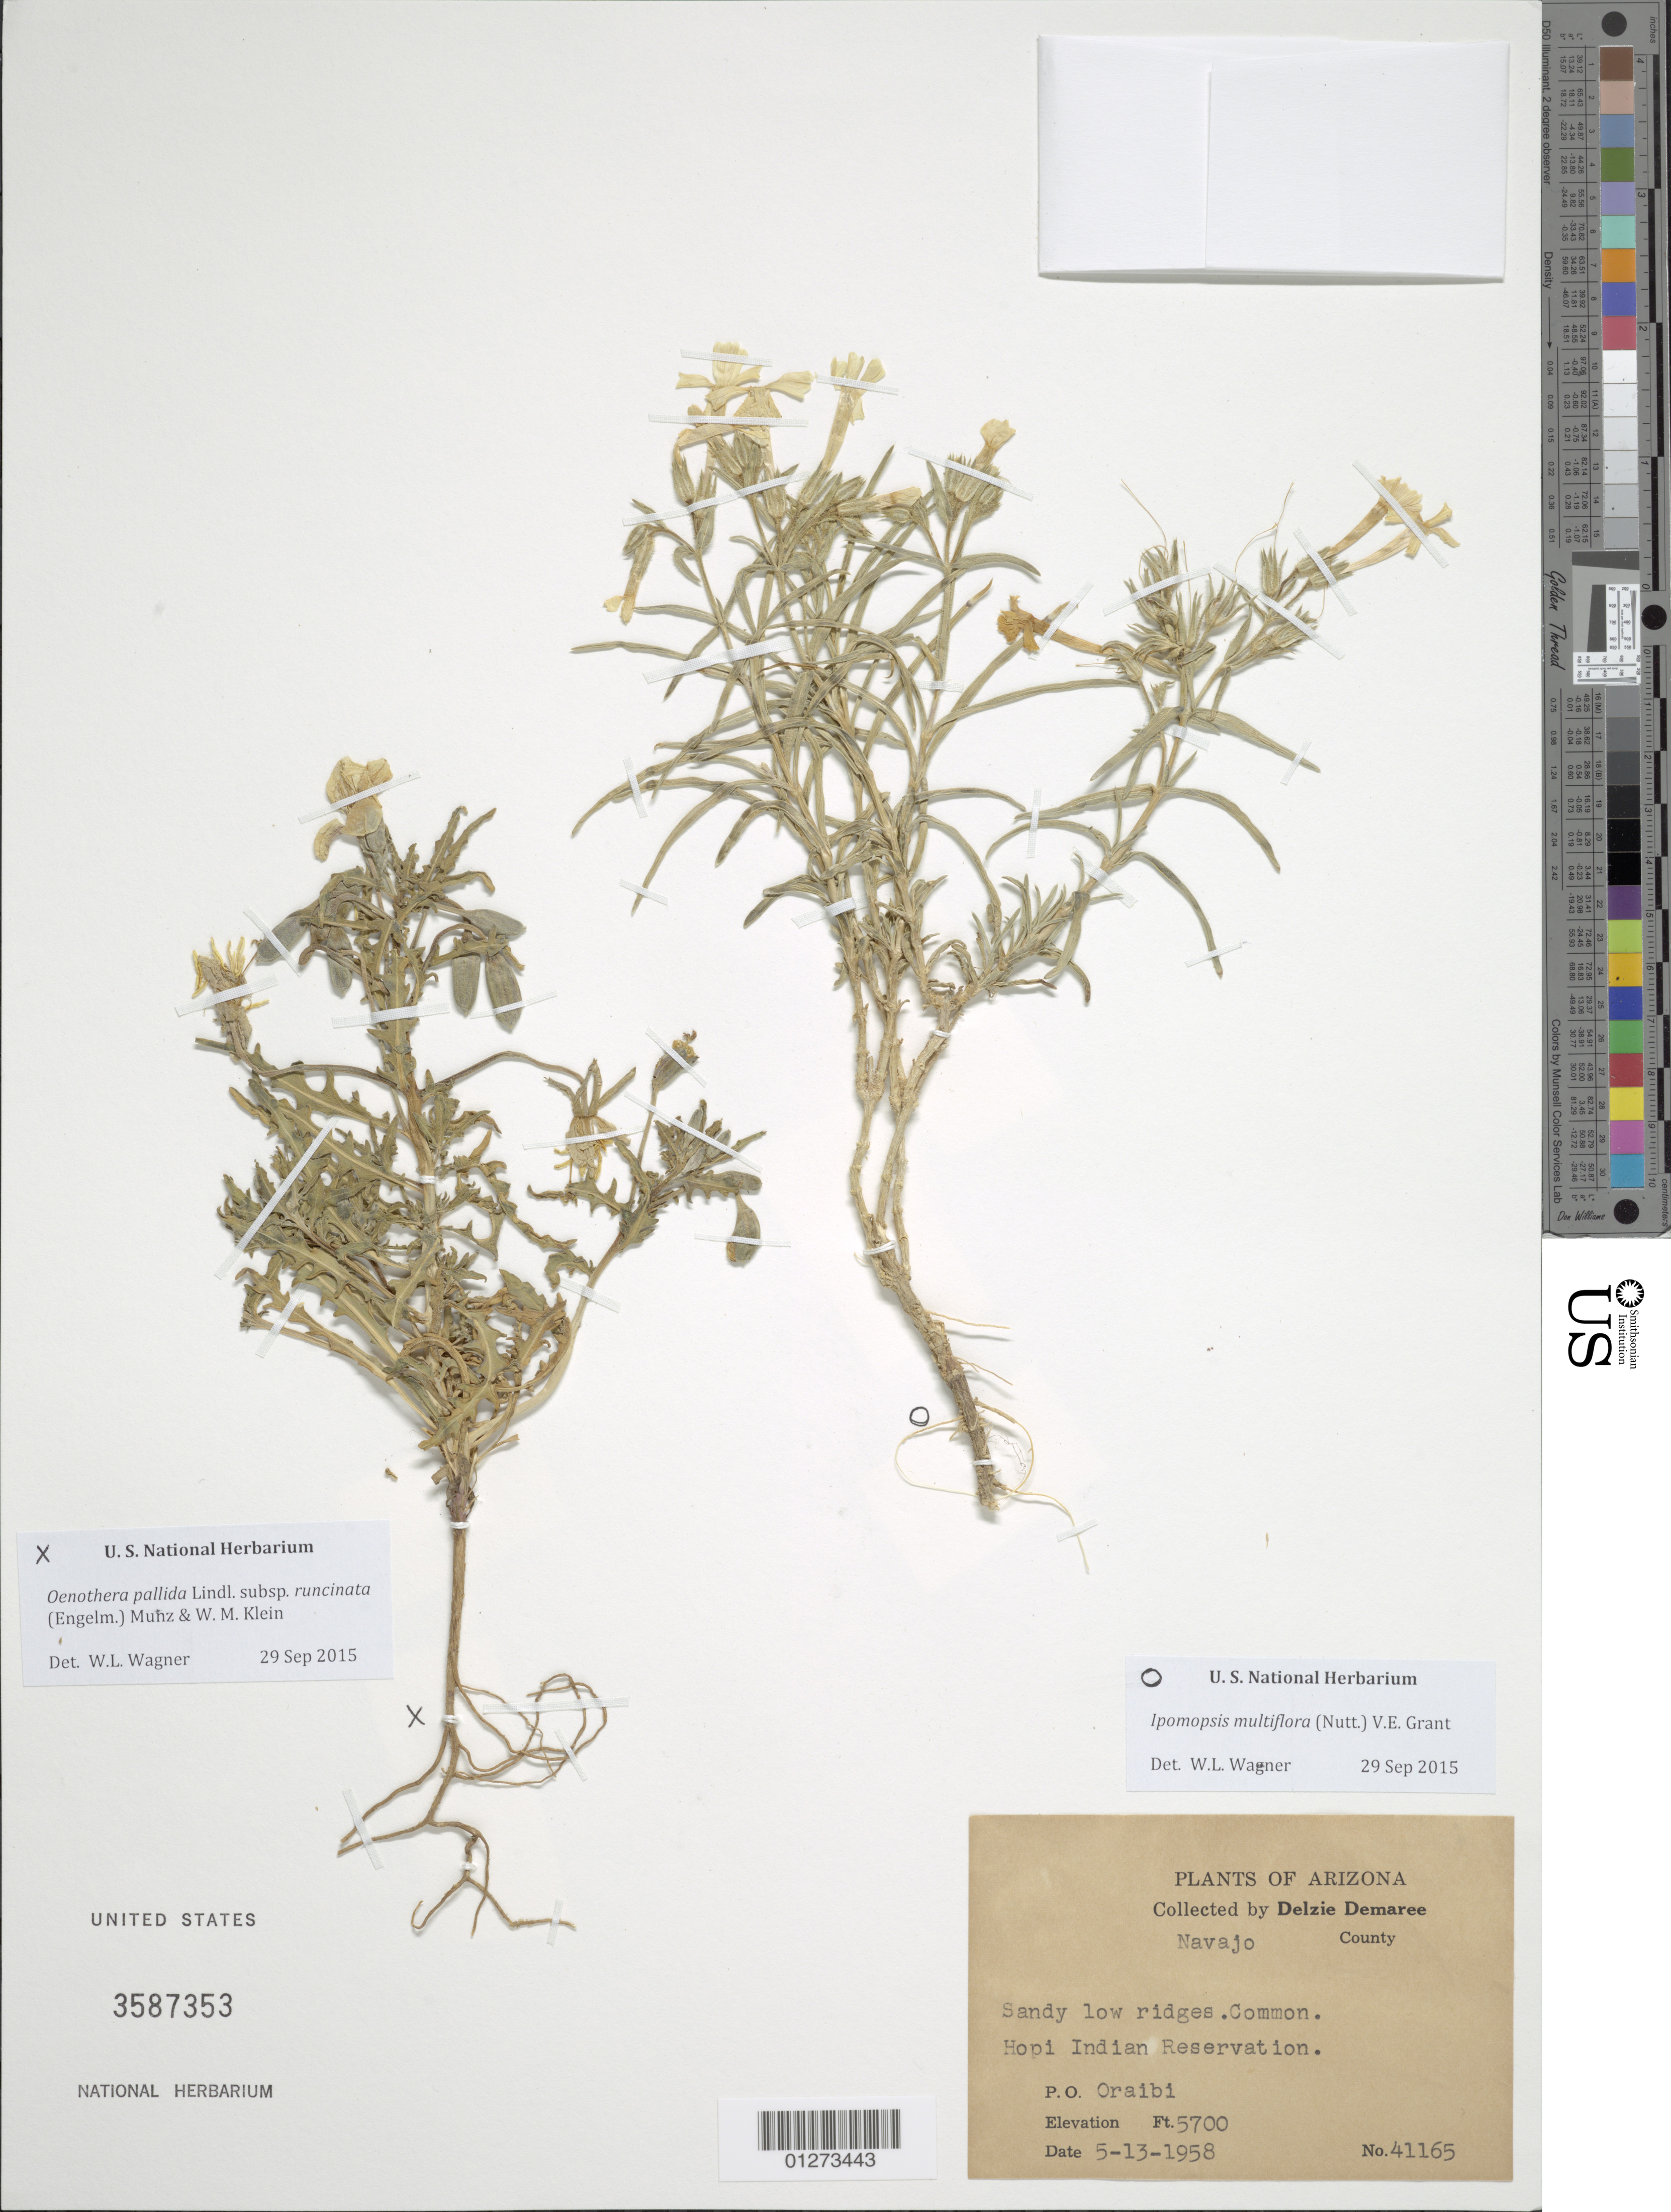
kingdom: Plantae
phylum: Tracheophyta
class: Magnoliopsida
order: Myrtales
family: Onagraceae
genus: Oenothera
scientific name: Oenothera pallida subsp. runcinata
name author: (Engelm.) Munz & W.M. Klein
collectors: D. Demaree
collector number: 41165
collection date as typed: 5-13-1958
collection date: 1958-05-13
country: United States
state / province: Arizona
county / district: Navajo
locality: P.O. Oraibi, Hopi Indian Reservation.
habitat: Sandy low ridges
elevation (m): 1737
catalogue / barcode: US 3587353-2